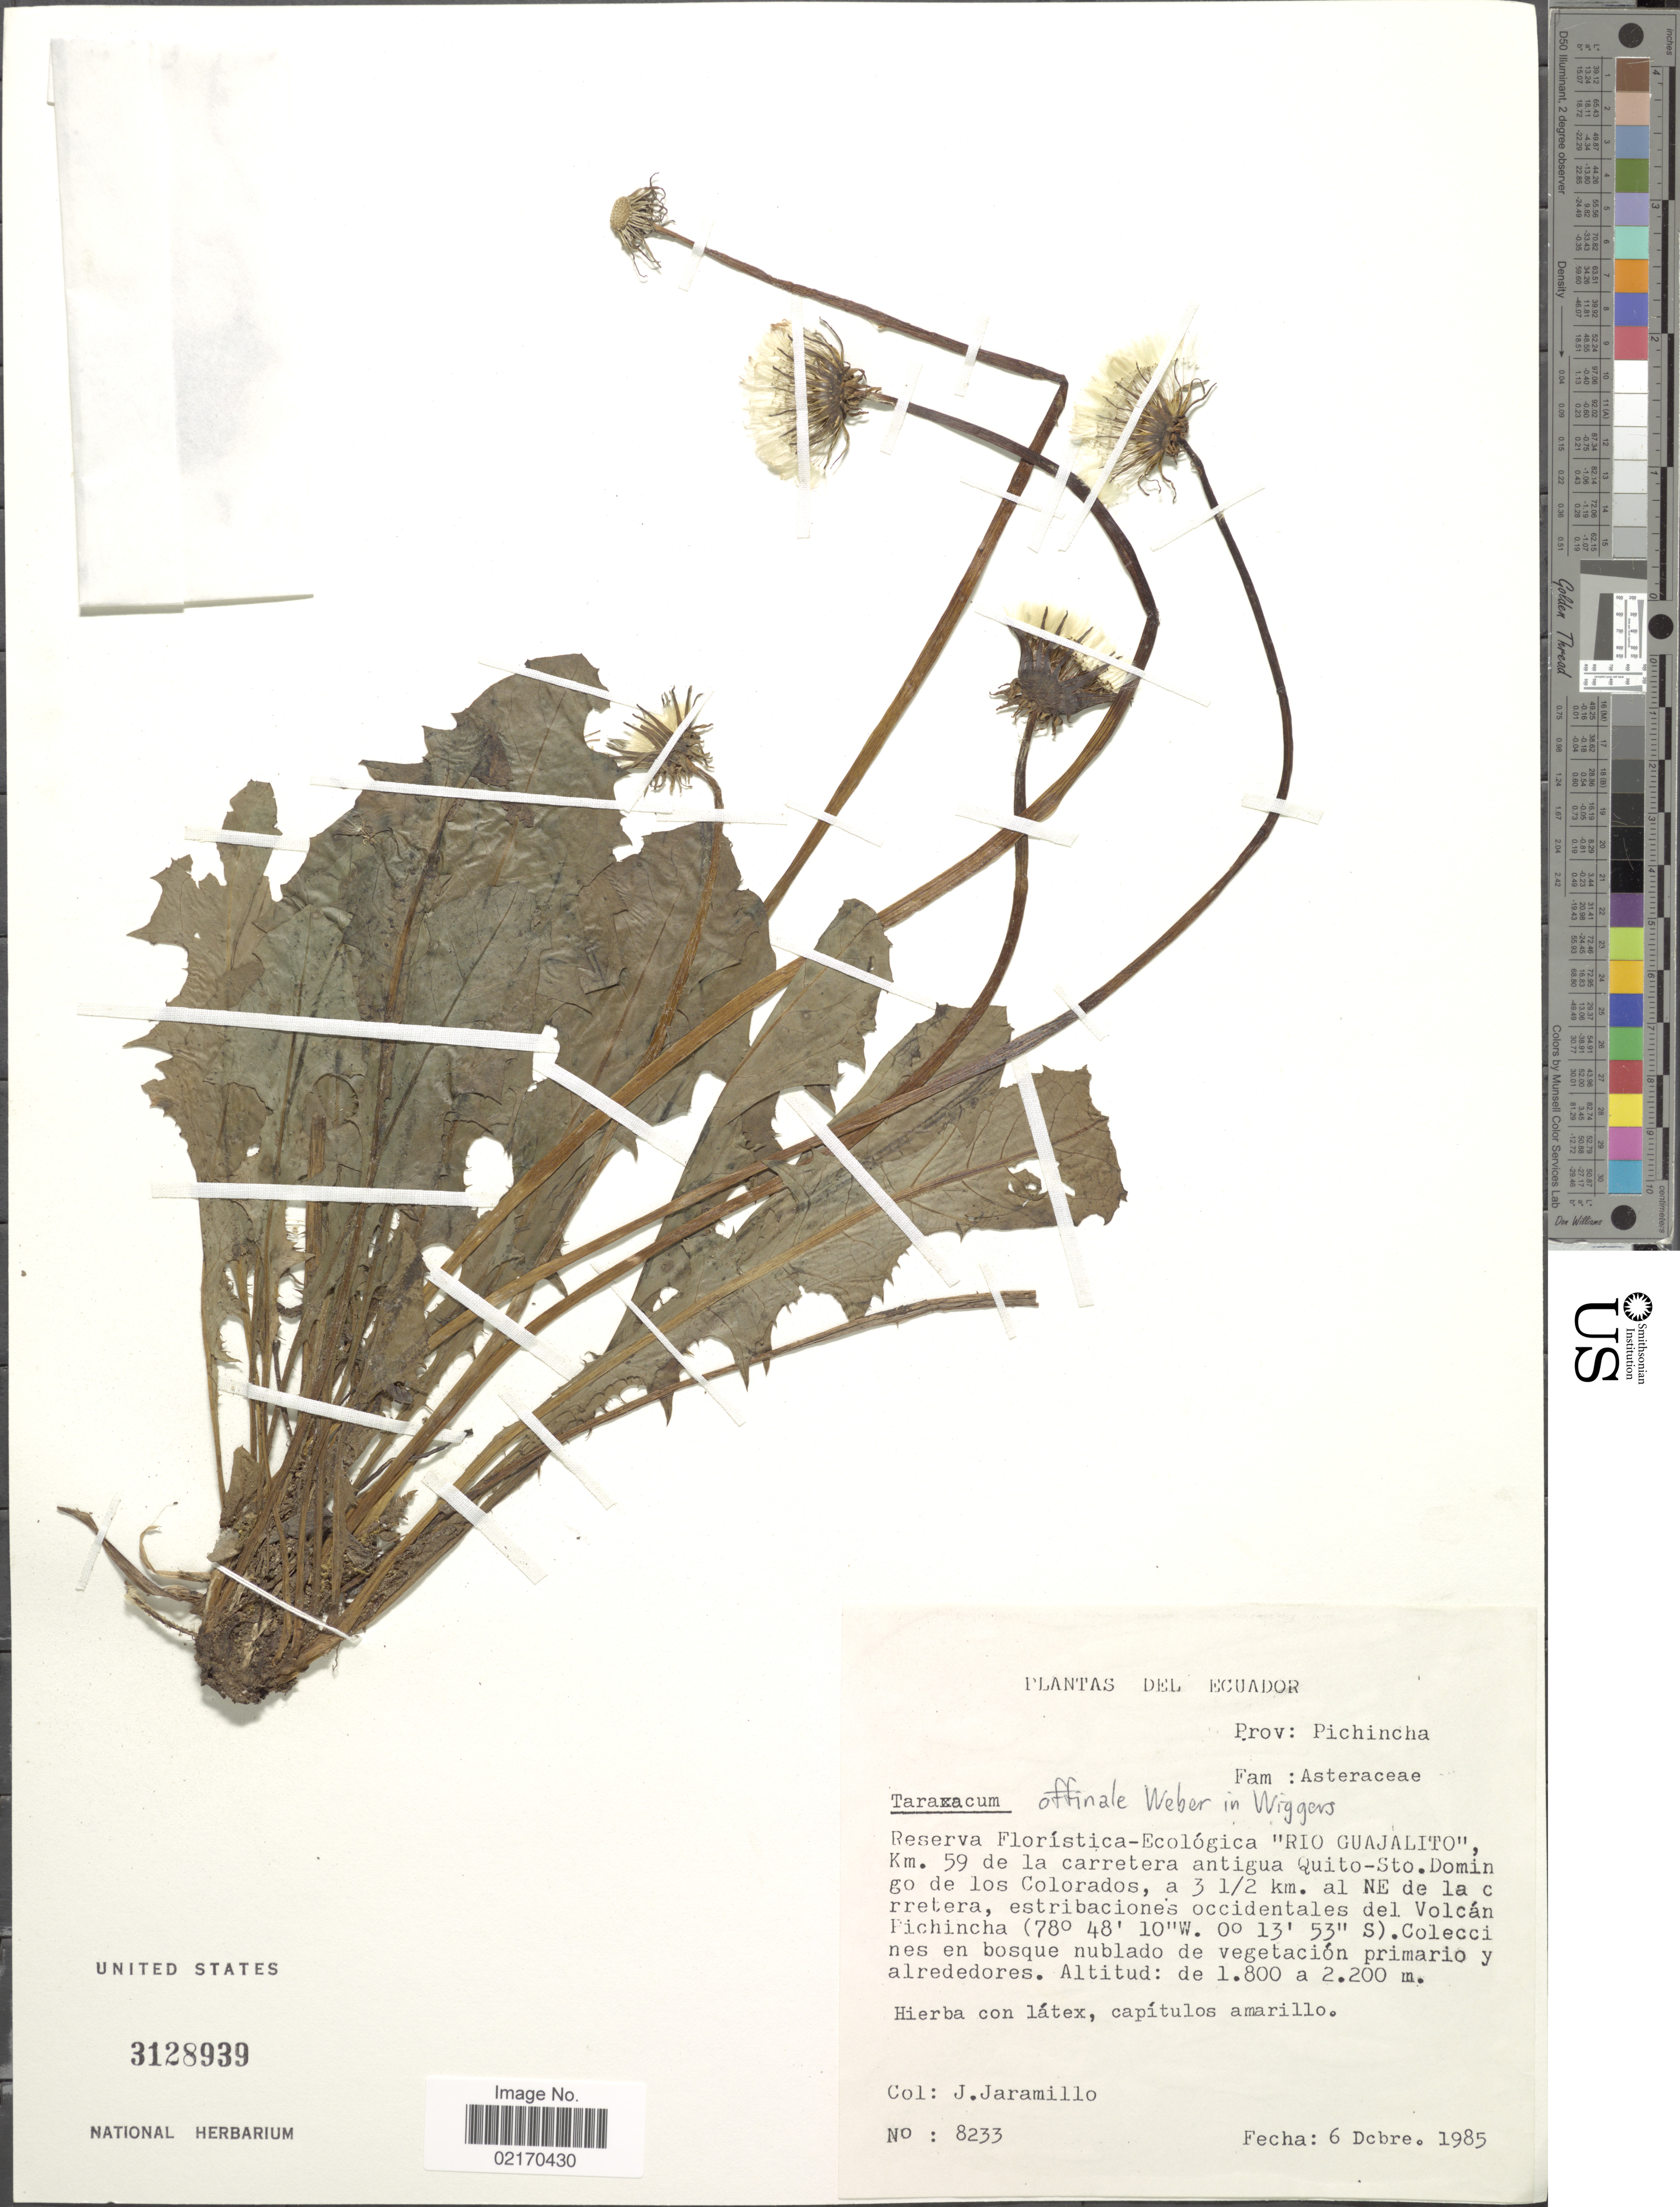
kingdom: Plantae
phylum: Tracheophyta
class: Magnoliopsida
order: Asterales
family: Asteraceae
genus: Taraxacum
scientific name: Taraxacum officinale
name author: G.H. Weber ex F.H. Wigg.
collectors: J. Jaramillo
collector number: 8233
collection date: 1985-12-06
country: Ecuador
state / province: Pichincha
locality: Reserva Floristica-Ecologica "Rio Guajalito", Km. 59 de la carretera antigua Quito-Sto.Domingo de los Colorados, a 3 1/2 km. al NE de la carretera [interpreted], estribaciones occidentales del Volcan Pichincha.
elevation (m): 1800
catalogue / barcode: US 3128939